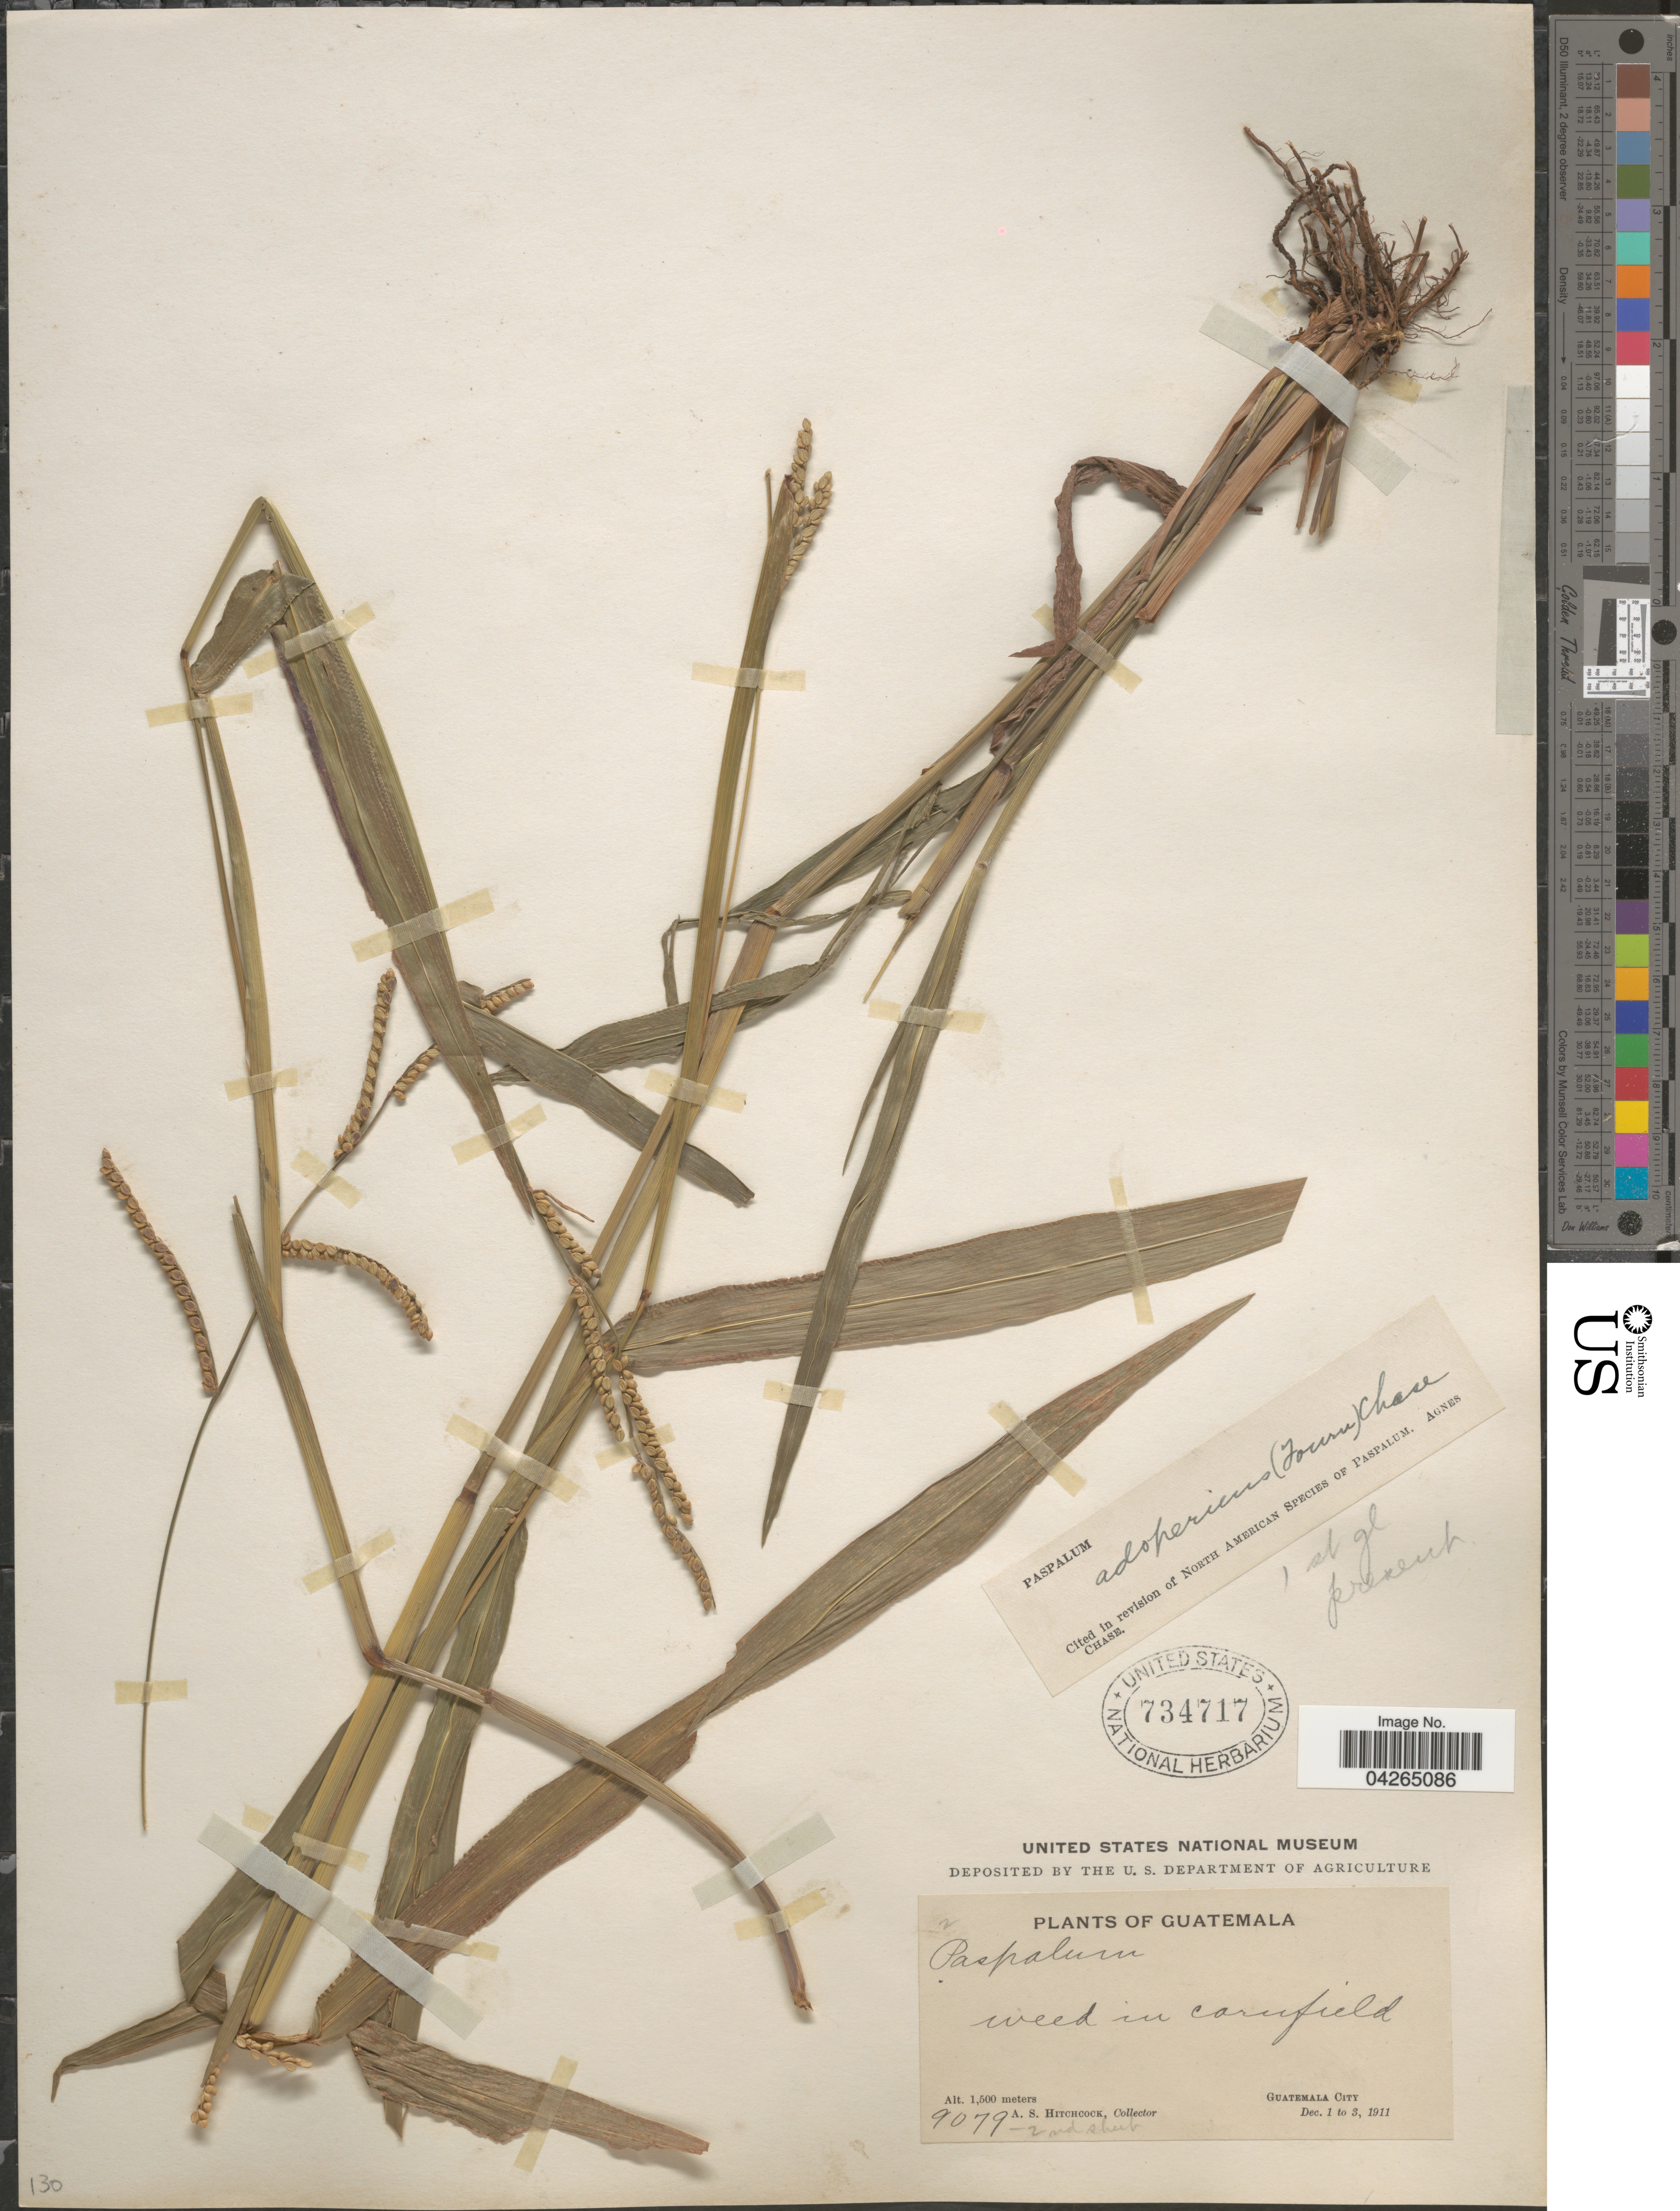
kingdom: Plantae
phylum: Tracheophyta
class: Liliopsida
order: Poales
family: Poaceae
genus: Paspalum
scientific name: Paspalum adoperiens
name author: (E. Fourn.) Chase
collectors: A. S. Hitchcock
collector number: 9079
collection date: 1911-12-01/1911-12-03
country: Guatemala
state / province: Guatemala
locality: Guatemala City.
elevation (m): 1500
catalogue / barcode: US 734717